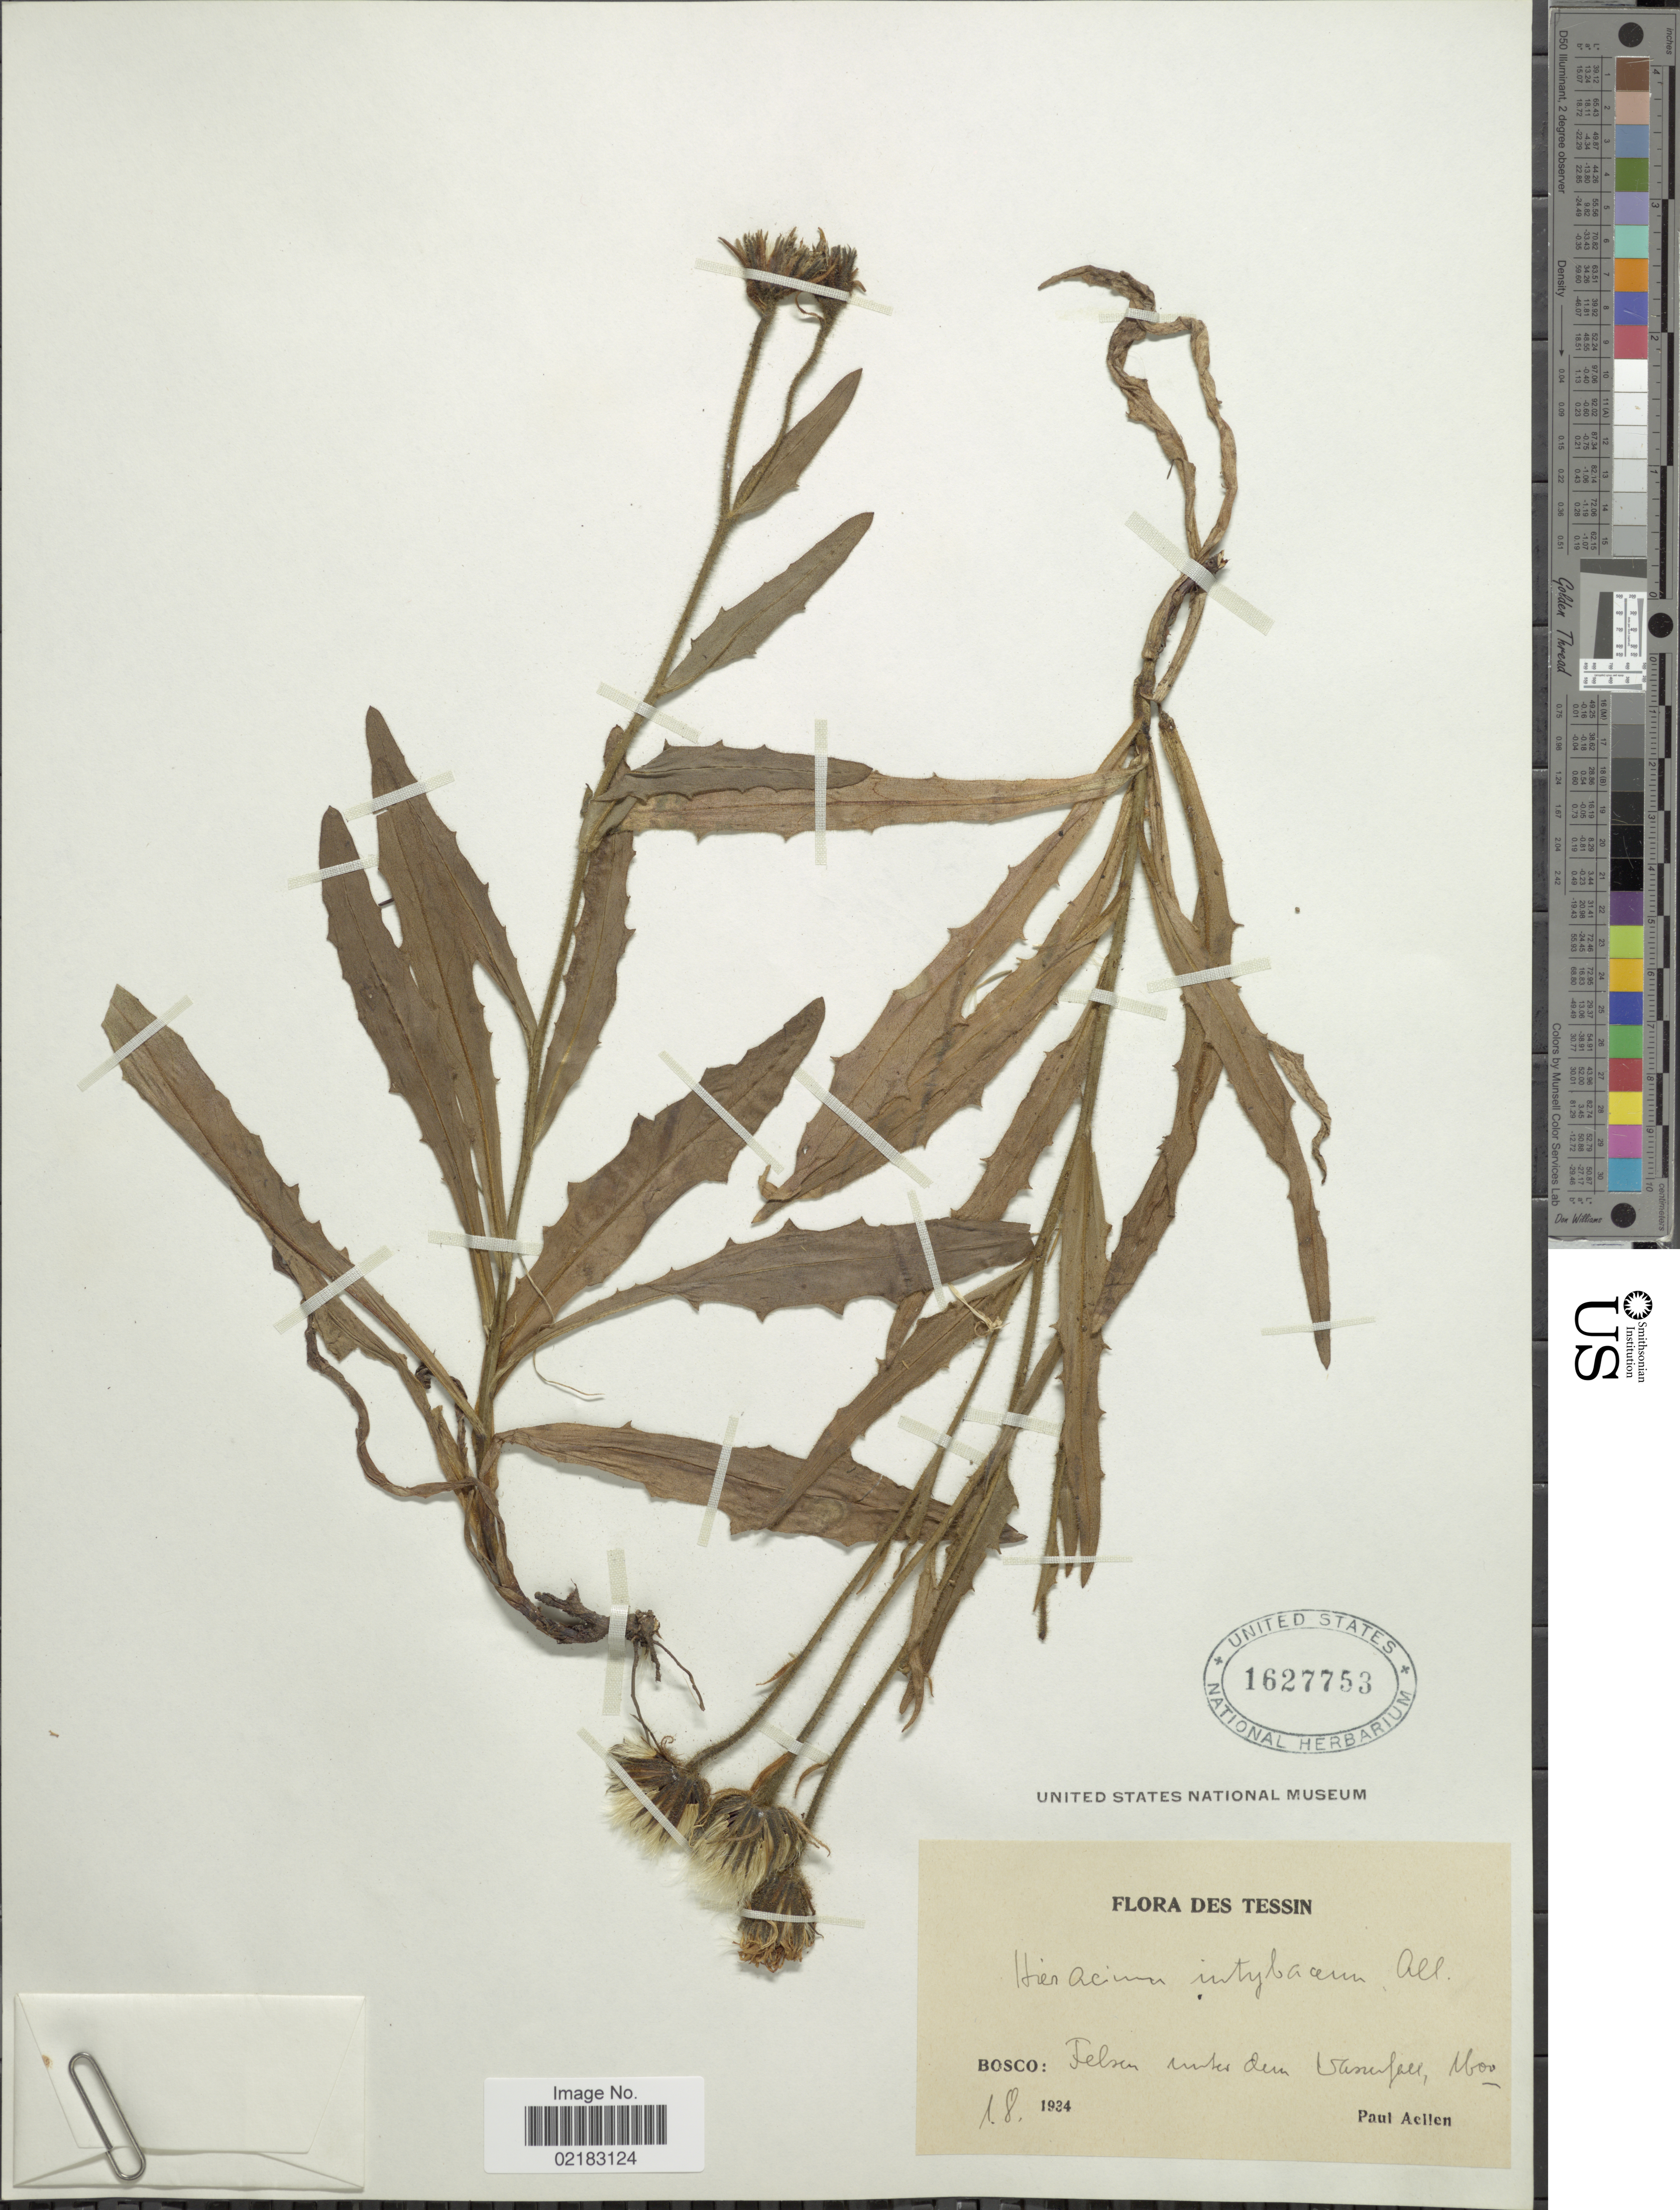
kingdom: Plantae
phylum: Tracheophyta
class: Magnoliopsida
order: Asterales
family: Asteraceae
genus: Hieracium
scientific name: Hieracium intybaceum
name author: All.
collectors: P. Aellen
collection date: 1934-08-01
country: Switzerland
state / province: Ticino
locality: Bosco: felsen enter dern vasserfall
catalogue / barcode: US 1627753